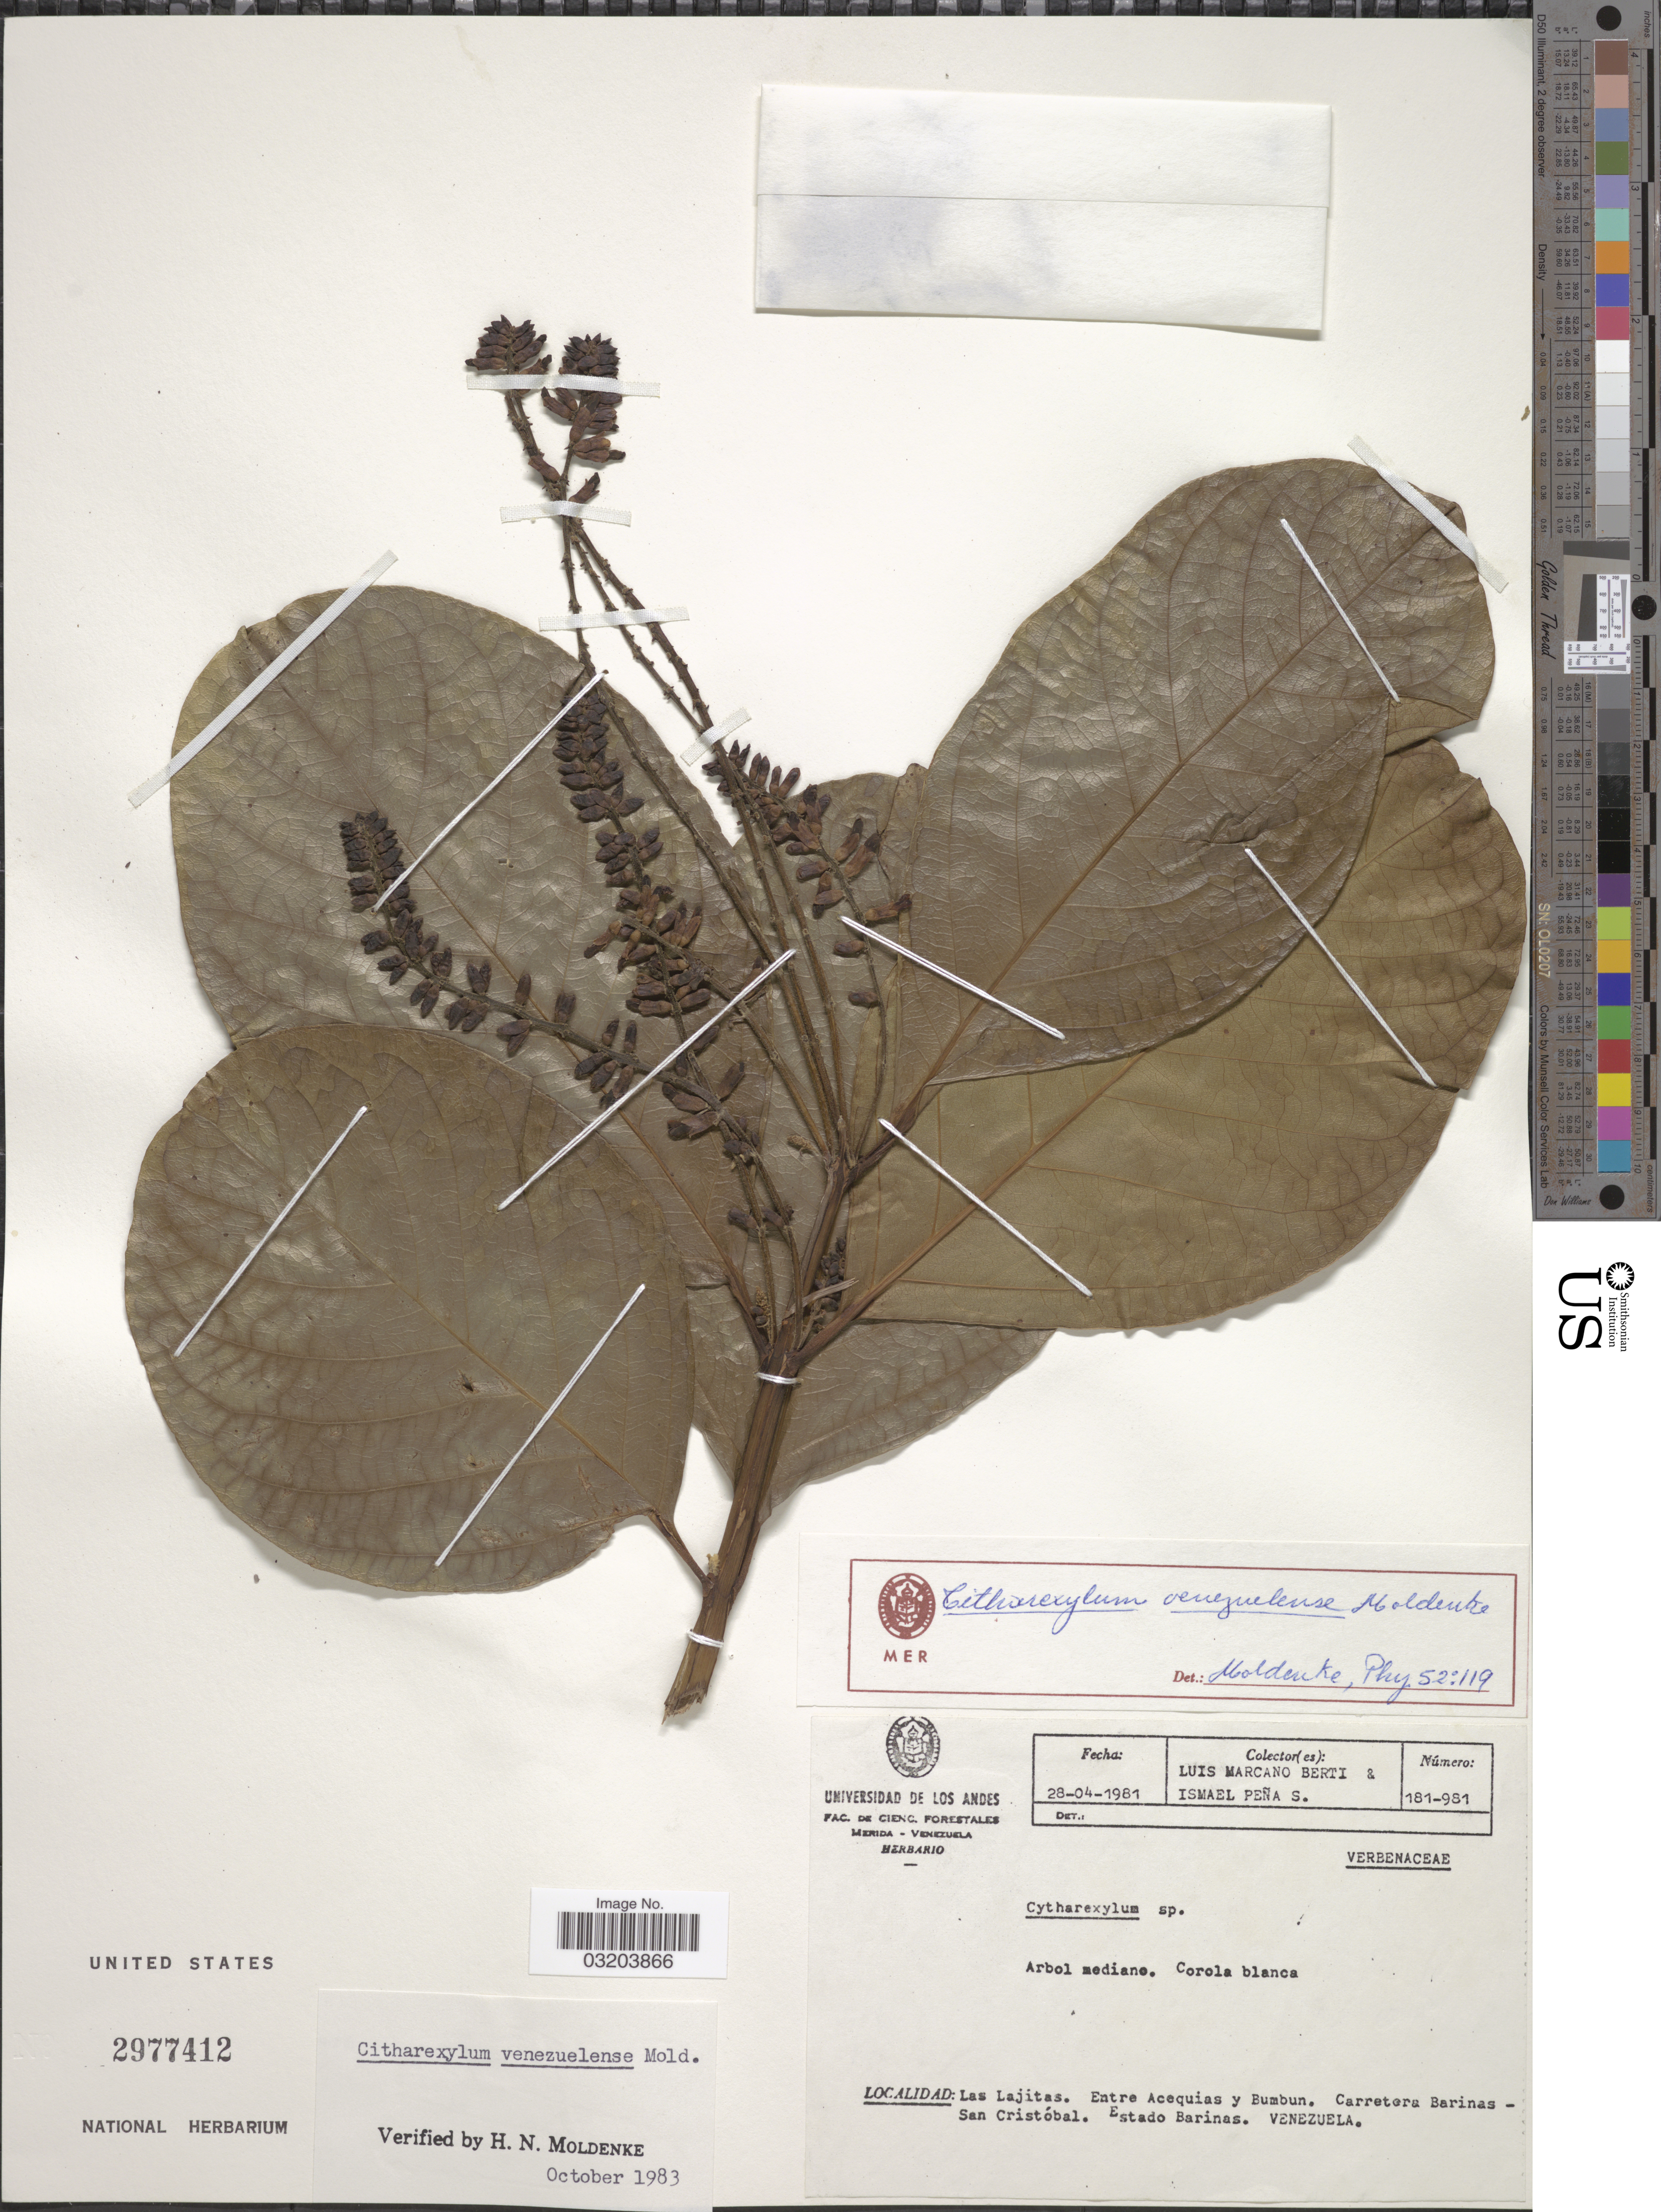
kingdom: Plantae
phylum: Tracheophyta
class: Magnoliopsida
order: Lamiales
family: Verbenaceae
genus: Citharexylum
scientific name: Citharexylum venezuelense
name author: Moldenke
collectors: L. Marcano-Berti & I. Peña S.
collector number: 181-981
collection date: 1981-04-28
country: Venezuela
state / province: Barinas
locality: Las Lajitas. Entre Acequias y Bumbun. Carretera Barinas - San Cristóbal.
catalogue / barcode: US 2977412